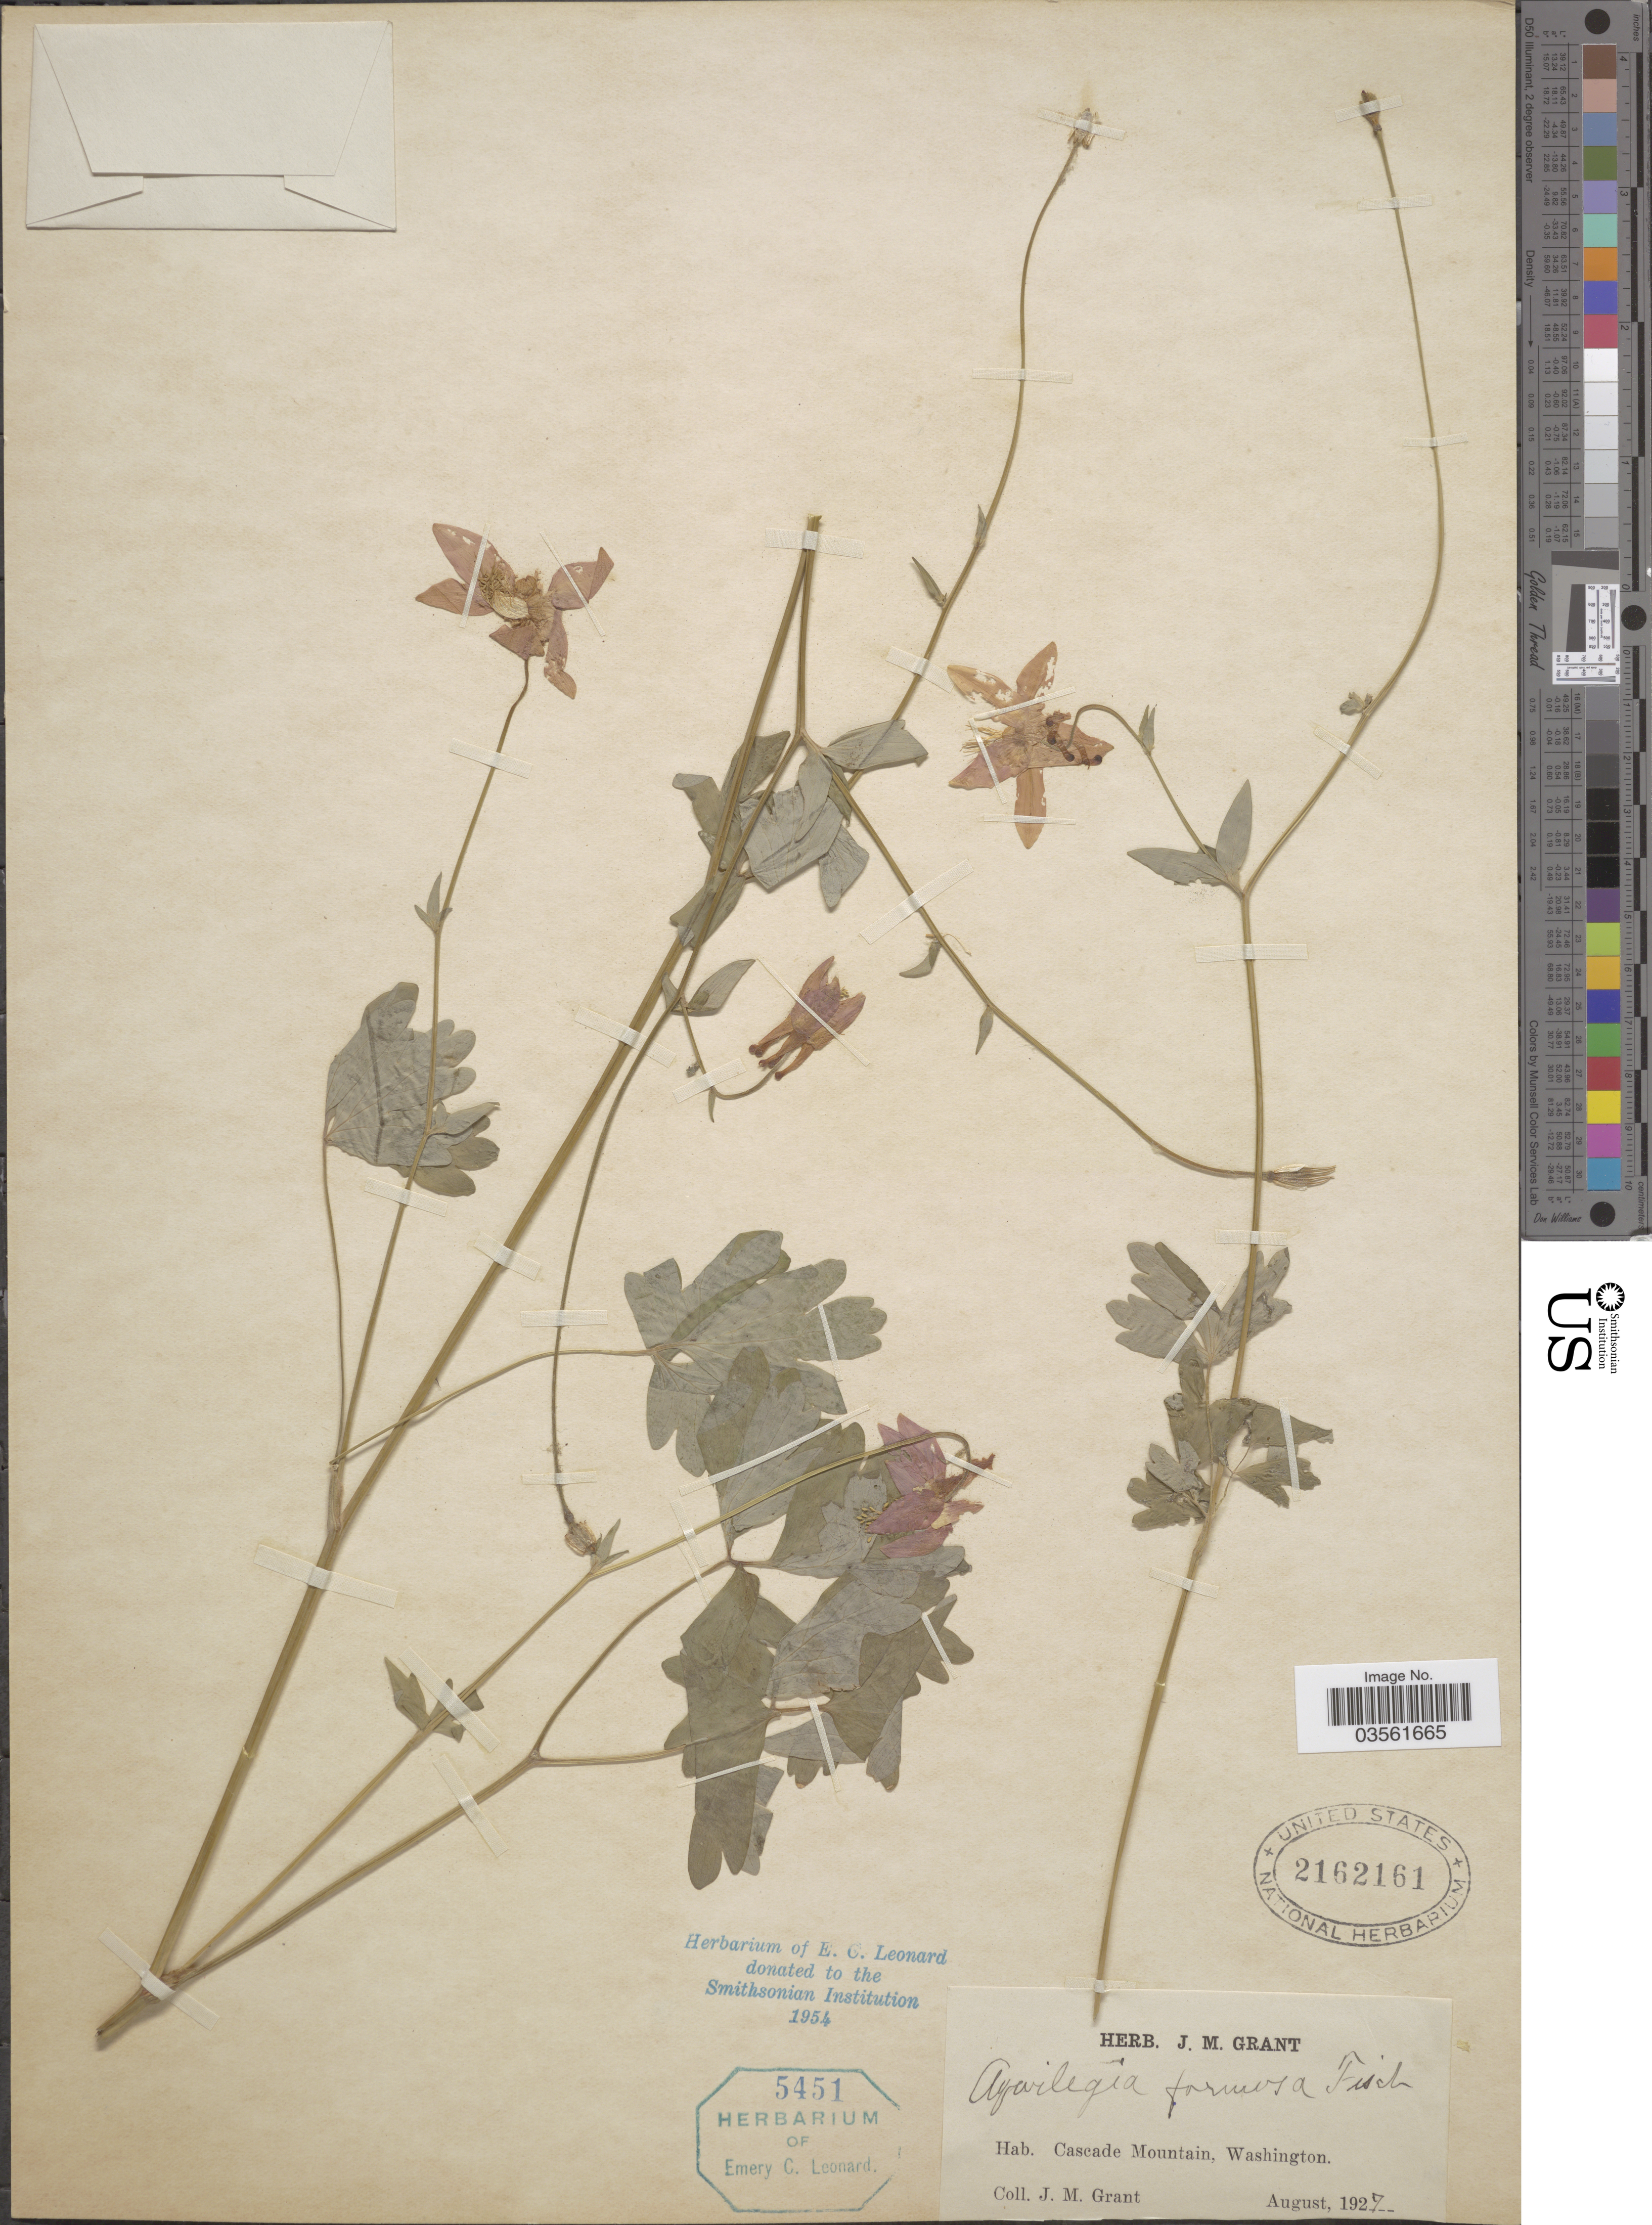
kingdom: Plantae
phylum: Tracheophyta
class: Magnoliopsida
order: Ranunculales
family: Ranunculaceae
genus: Aquilegia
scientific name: Aquilegia formosa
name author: Fisch. ex DC.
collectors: J. M. Grant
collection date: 1927-08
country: United States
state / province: Washington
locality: Cascade Mountain.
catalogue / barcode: US 2162161